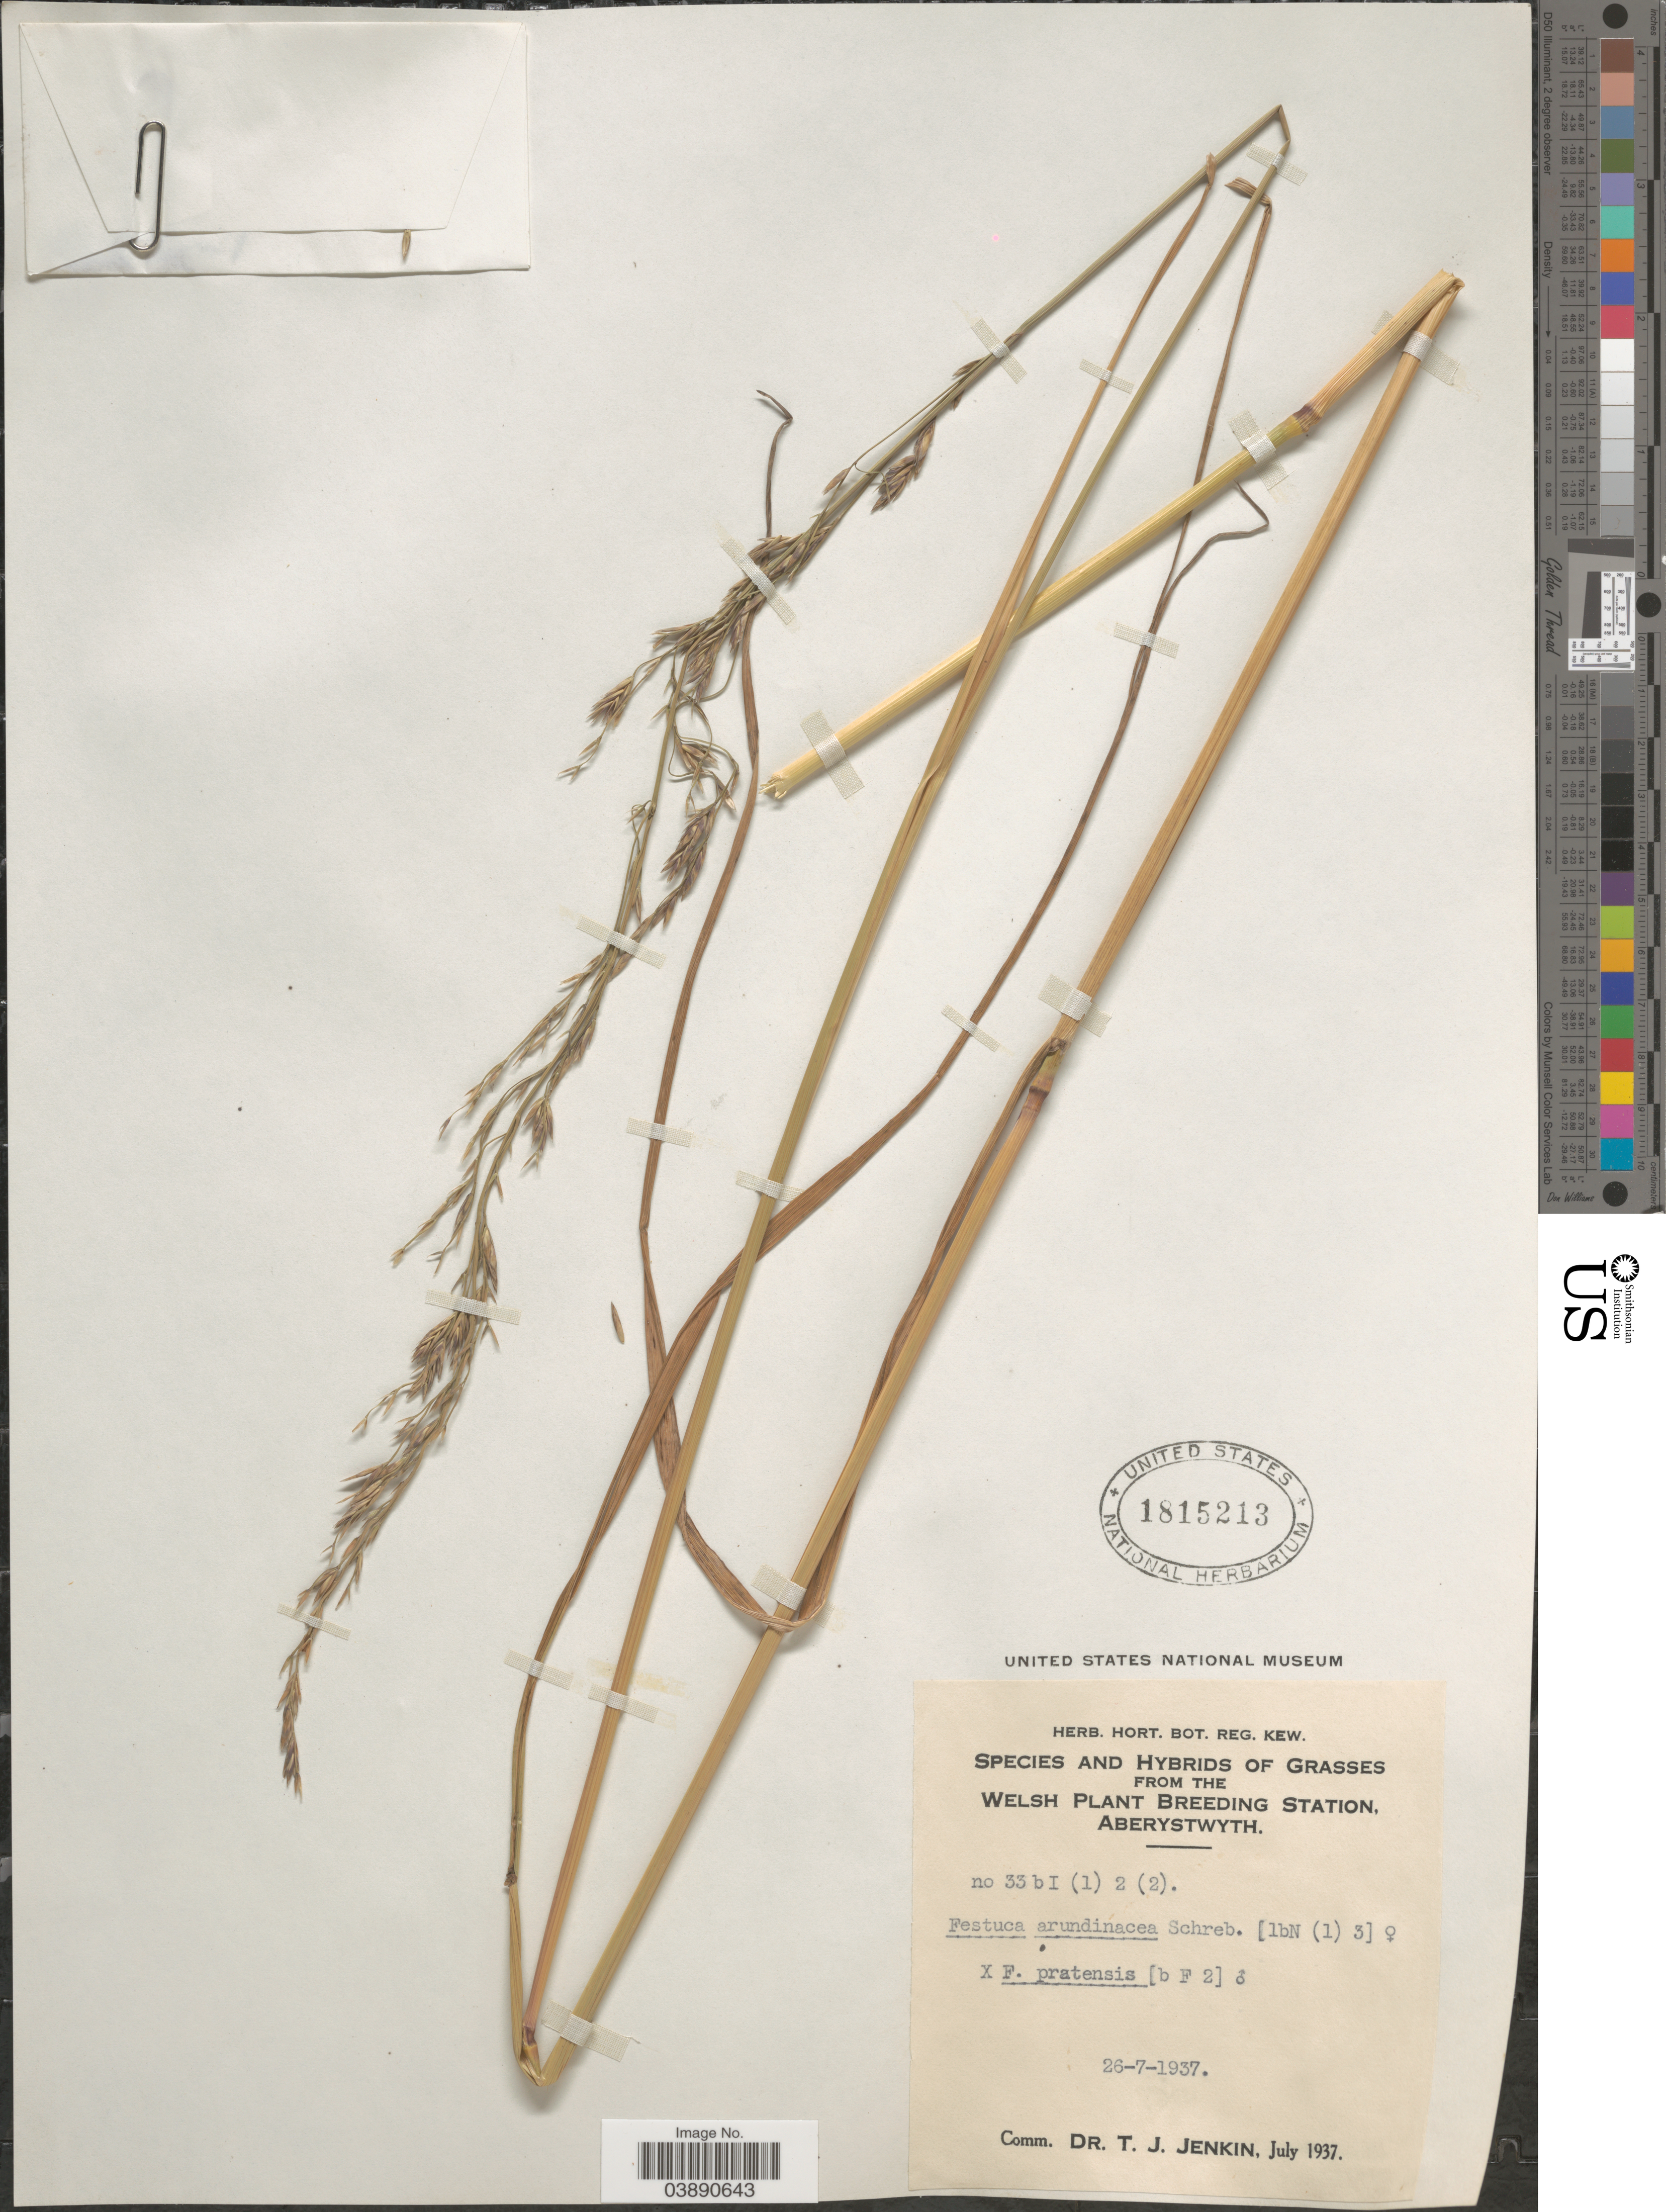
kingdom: Plantae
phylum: Tracheophyta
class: Liliopsida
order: Poales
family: Poaceae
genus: Festuca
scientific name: Festuca sp.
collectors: Ex herb. Hort. Bot. Reg. Kew.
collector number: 33 b I (1) 2 (2)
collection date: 1937-07-26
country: United Kingdom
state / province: Wales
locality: Welsh Plant Breeding Station, Aberystwyth.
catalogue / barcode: US 1815213